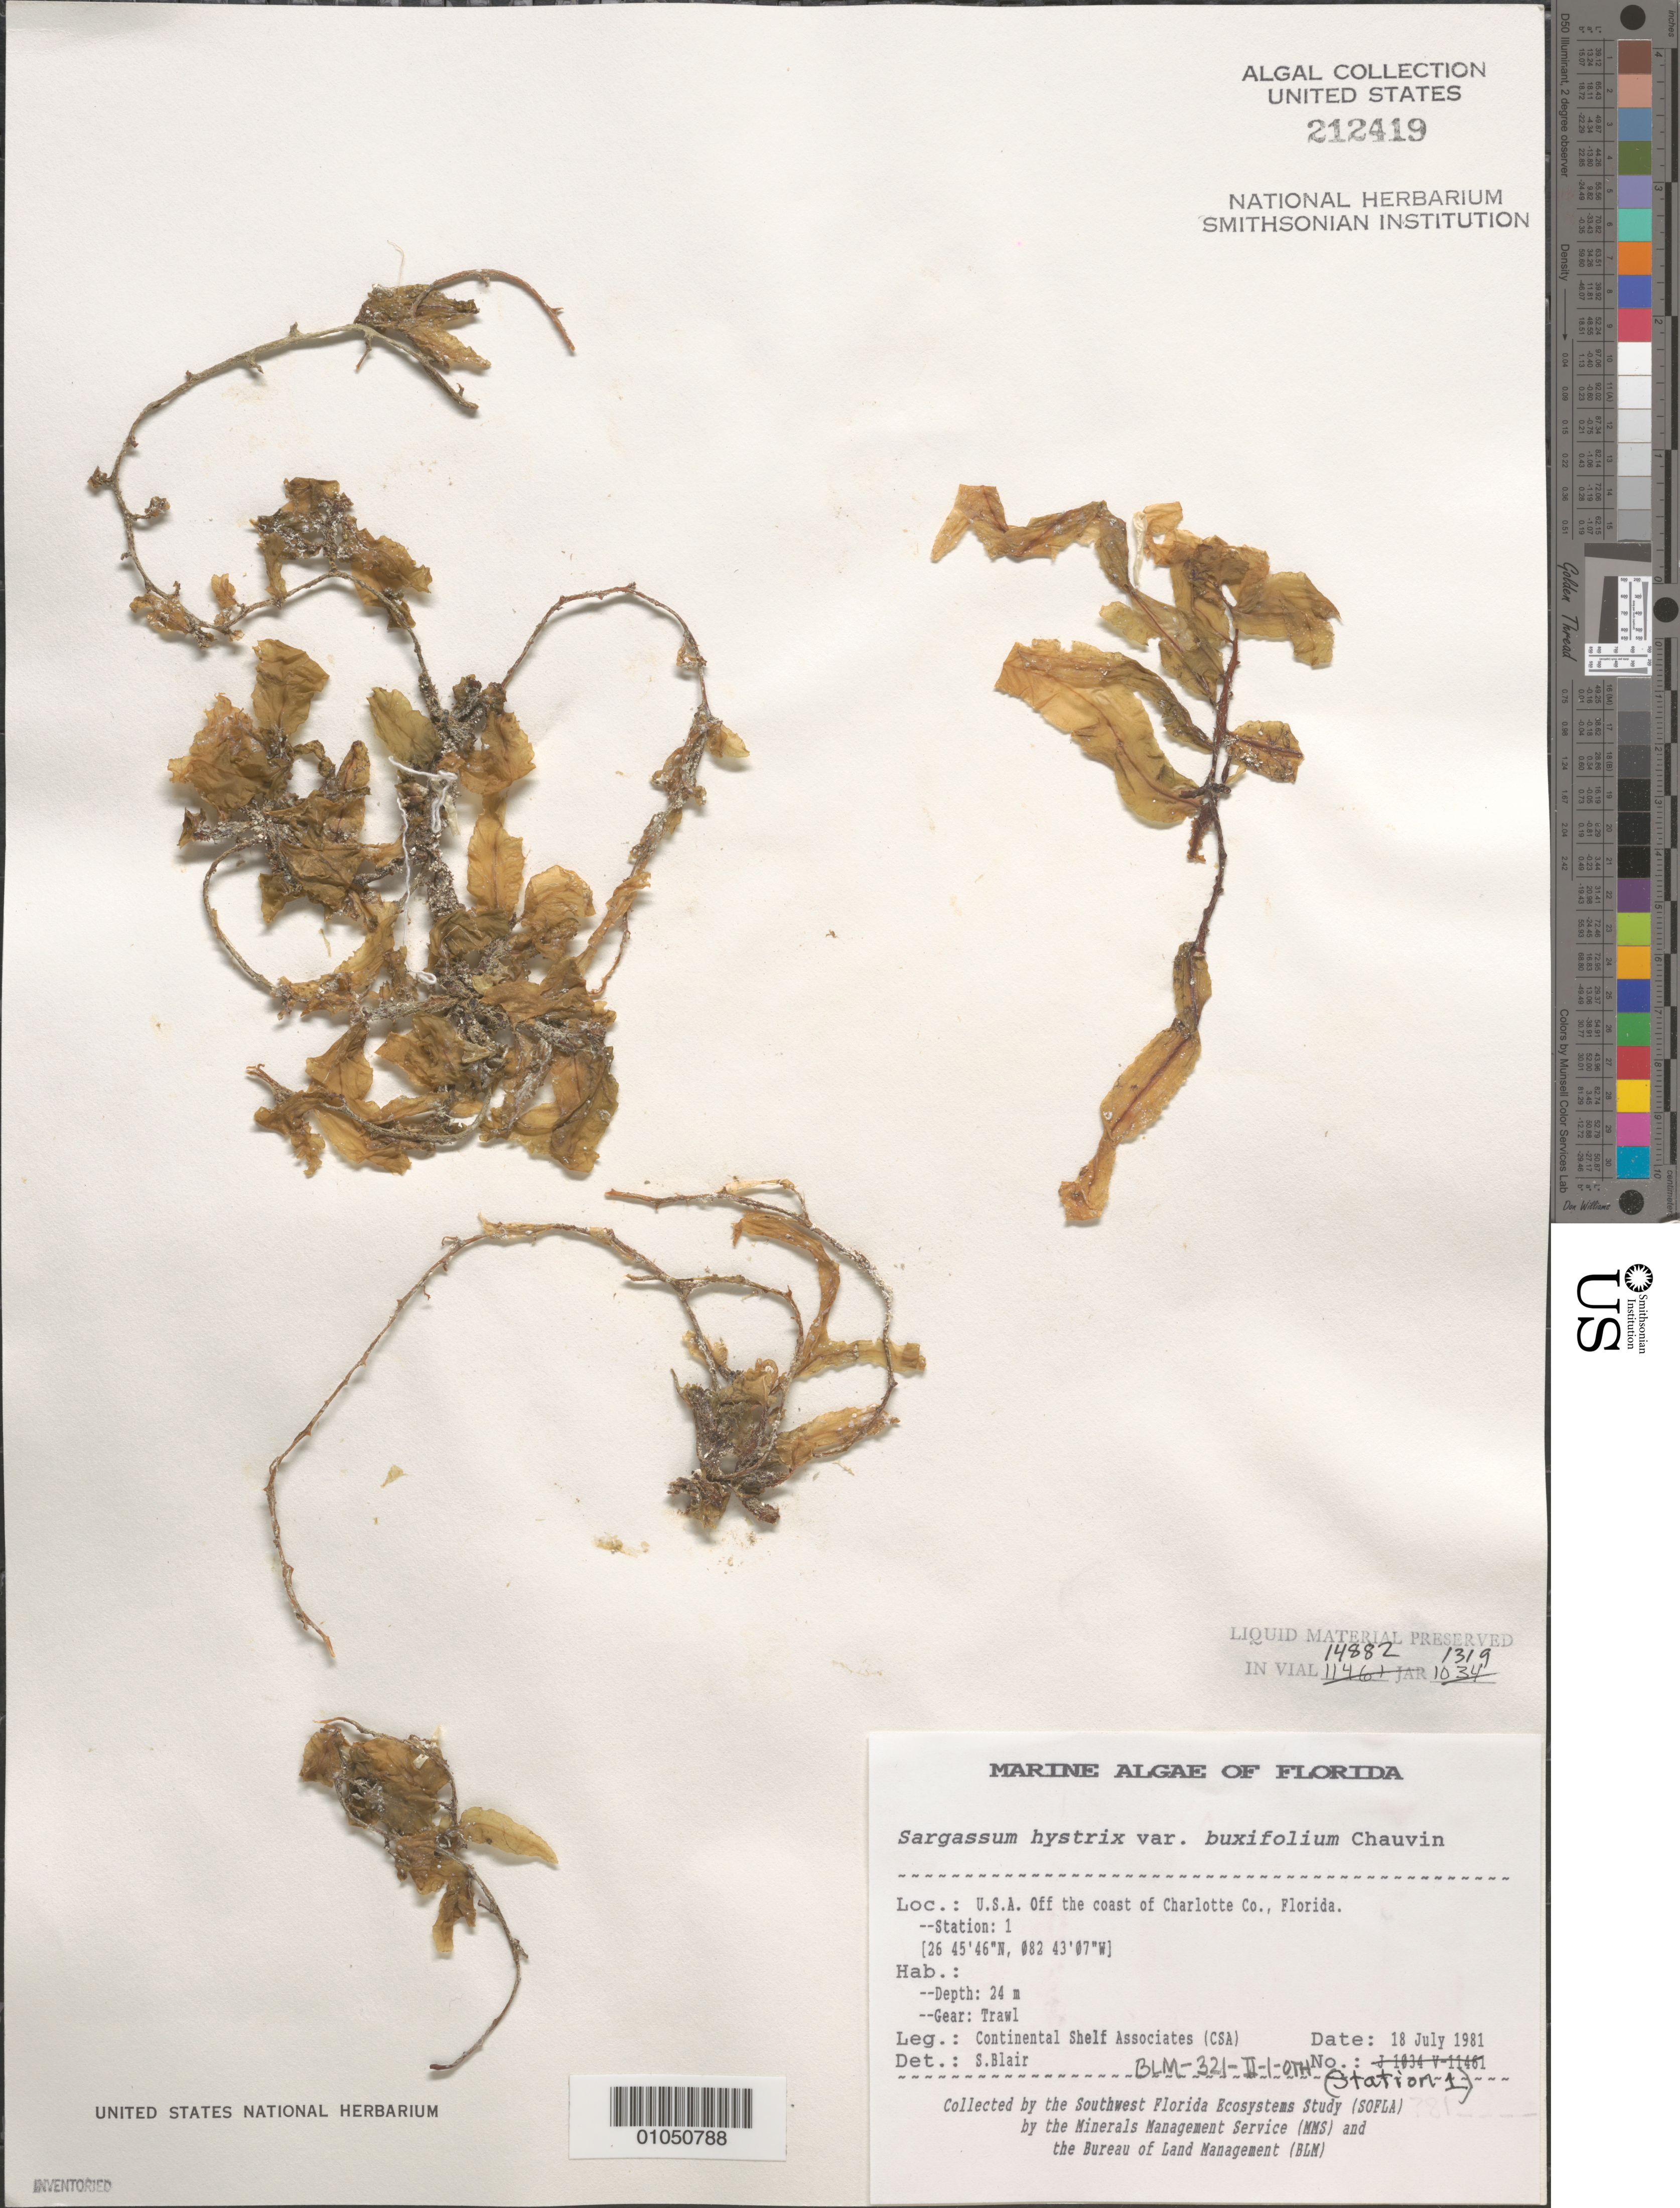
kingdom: Chromista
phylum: Ochrophyta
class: Phaeophyceae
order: Fucales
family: Sargassaceae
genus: Sargassum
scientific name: Sargassum hystrix var. buxifolium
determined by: Blair, S. M.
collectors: Continental Shelf Associates Inc.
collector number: BLM-321-II-1-OTH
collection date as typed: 18 Jul 1981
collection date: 1981-07-18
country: United States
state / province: Florida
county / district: Charlotte County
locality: Gulf of Mexico off the coast of Charlotte County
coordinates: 26 45'46"N, 82 43'07"W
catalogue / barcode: US 212419